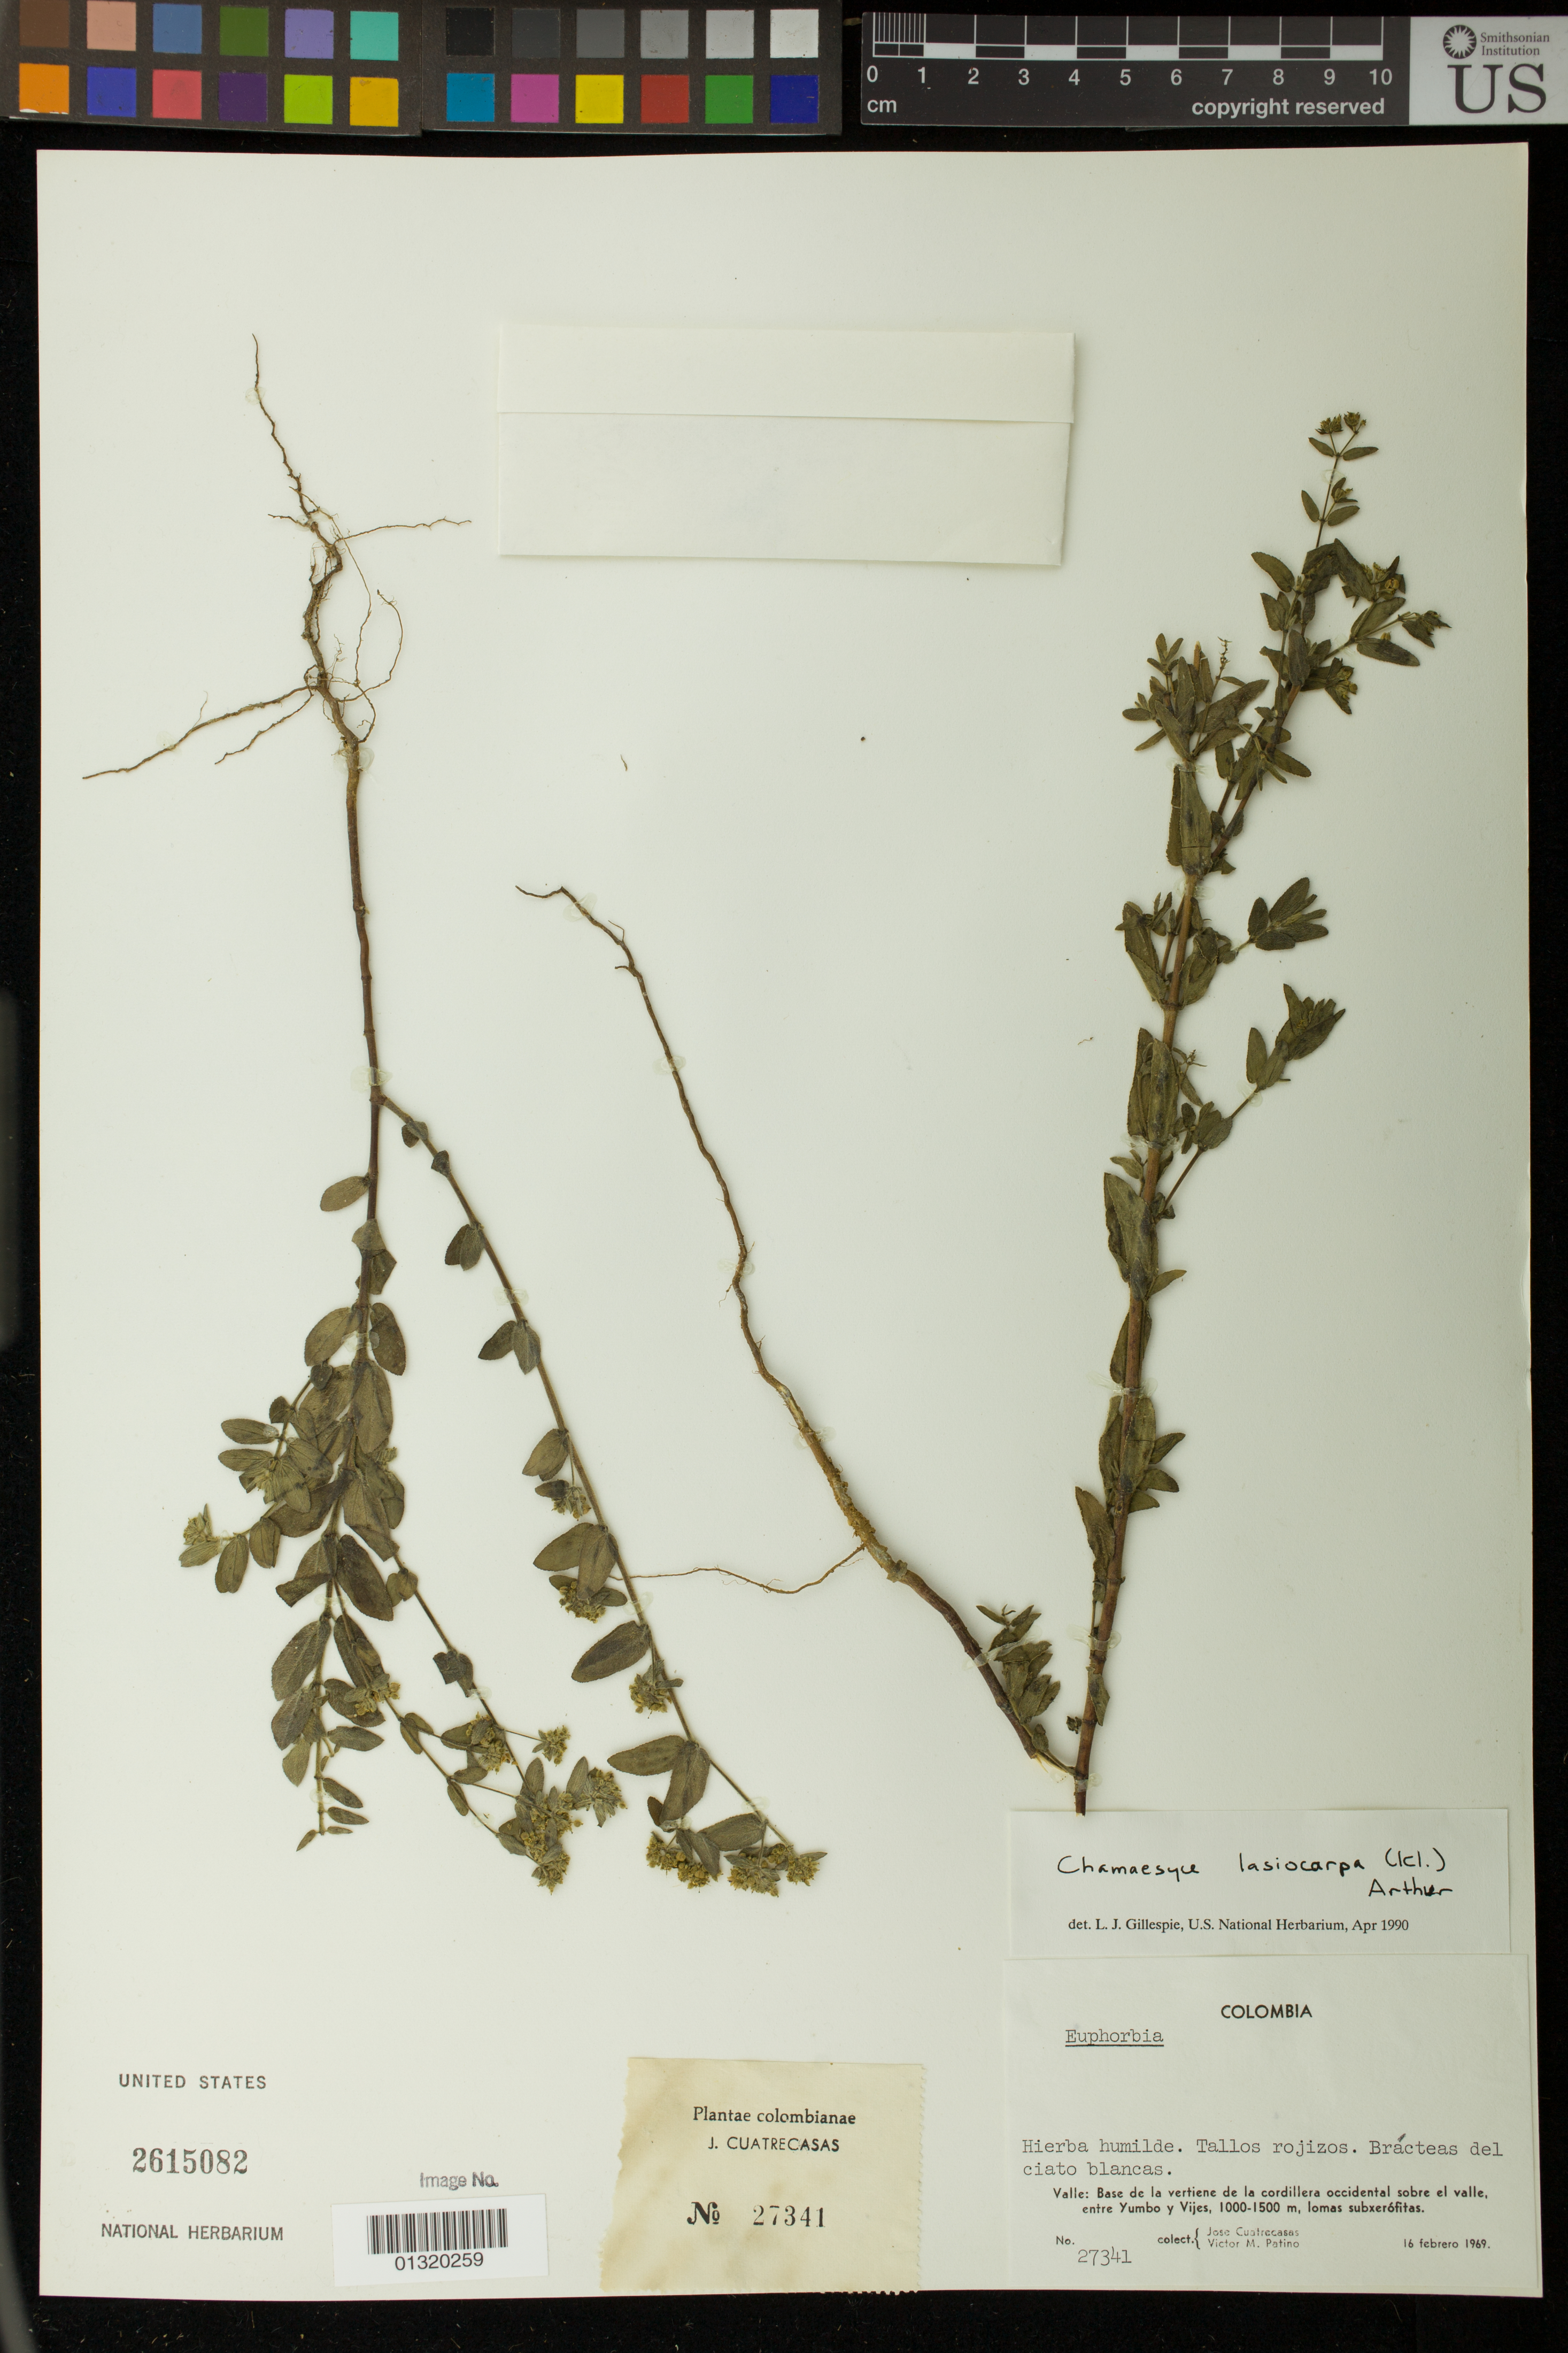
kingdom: Plantae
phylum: Tracheophyta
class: Magnoliopsida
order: Malpighiales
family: Euphorbiaceae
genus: Euphorbia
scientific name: Euphorbia lasiocarpa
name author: Klotzsch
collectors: J. Cuatrecasas & V. M. Patiño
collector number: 27341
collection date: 1969-02-16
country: Colombia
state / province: Valle del Cauca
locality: entre Yumbo y Vijes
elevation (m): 1000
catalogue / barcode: US 2615082